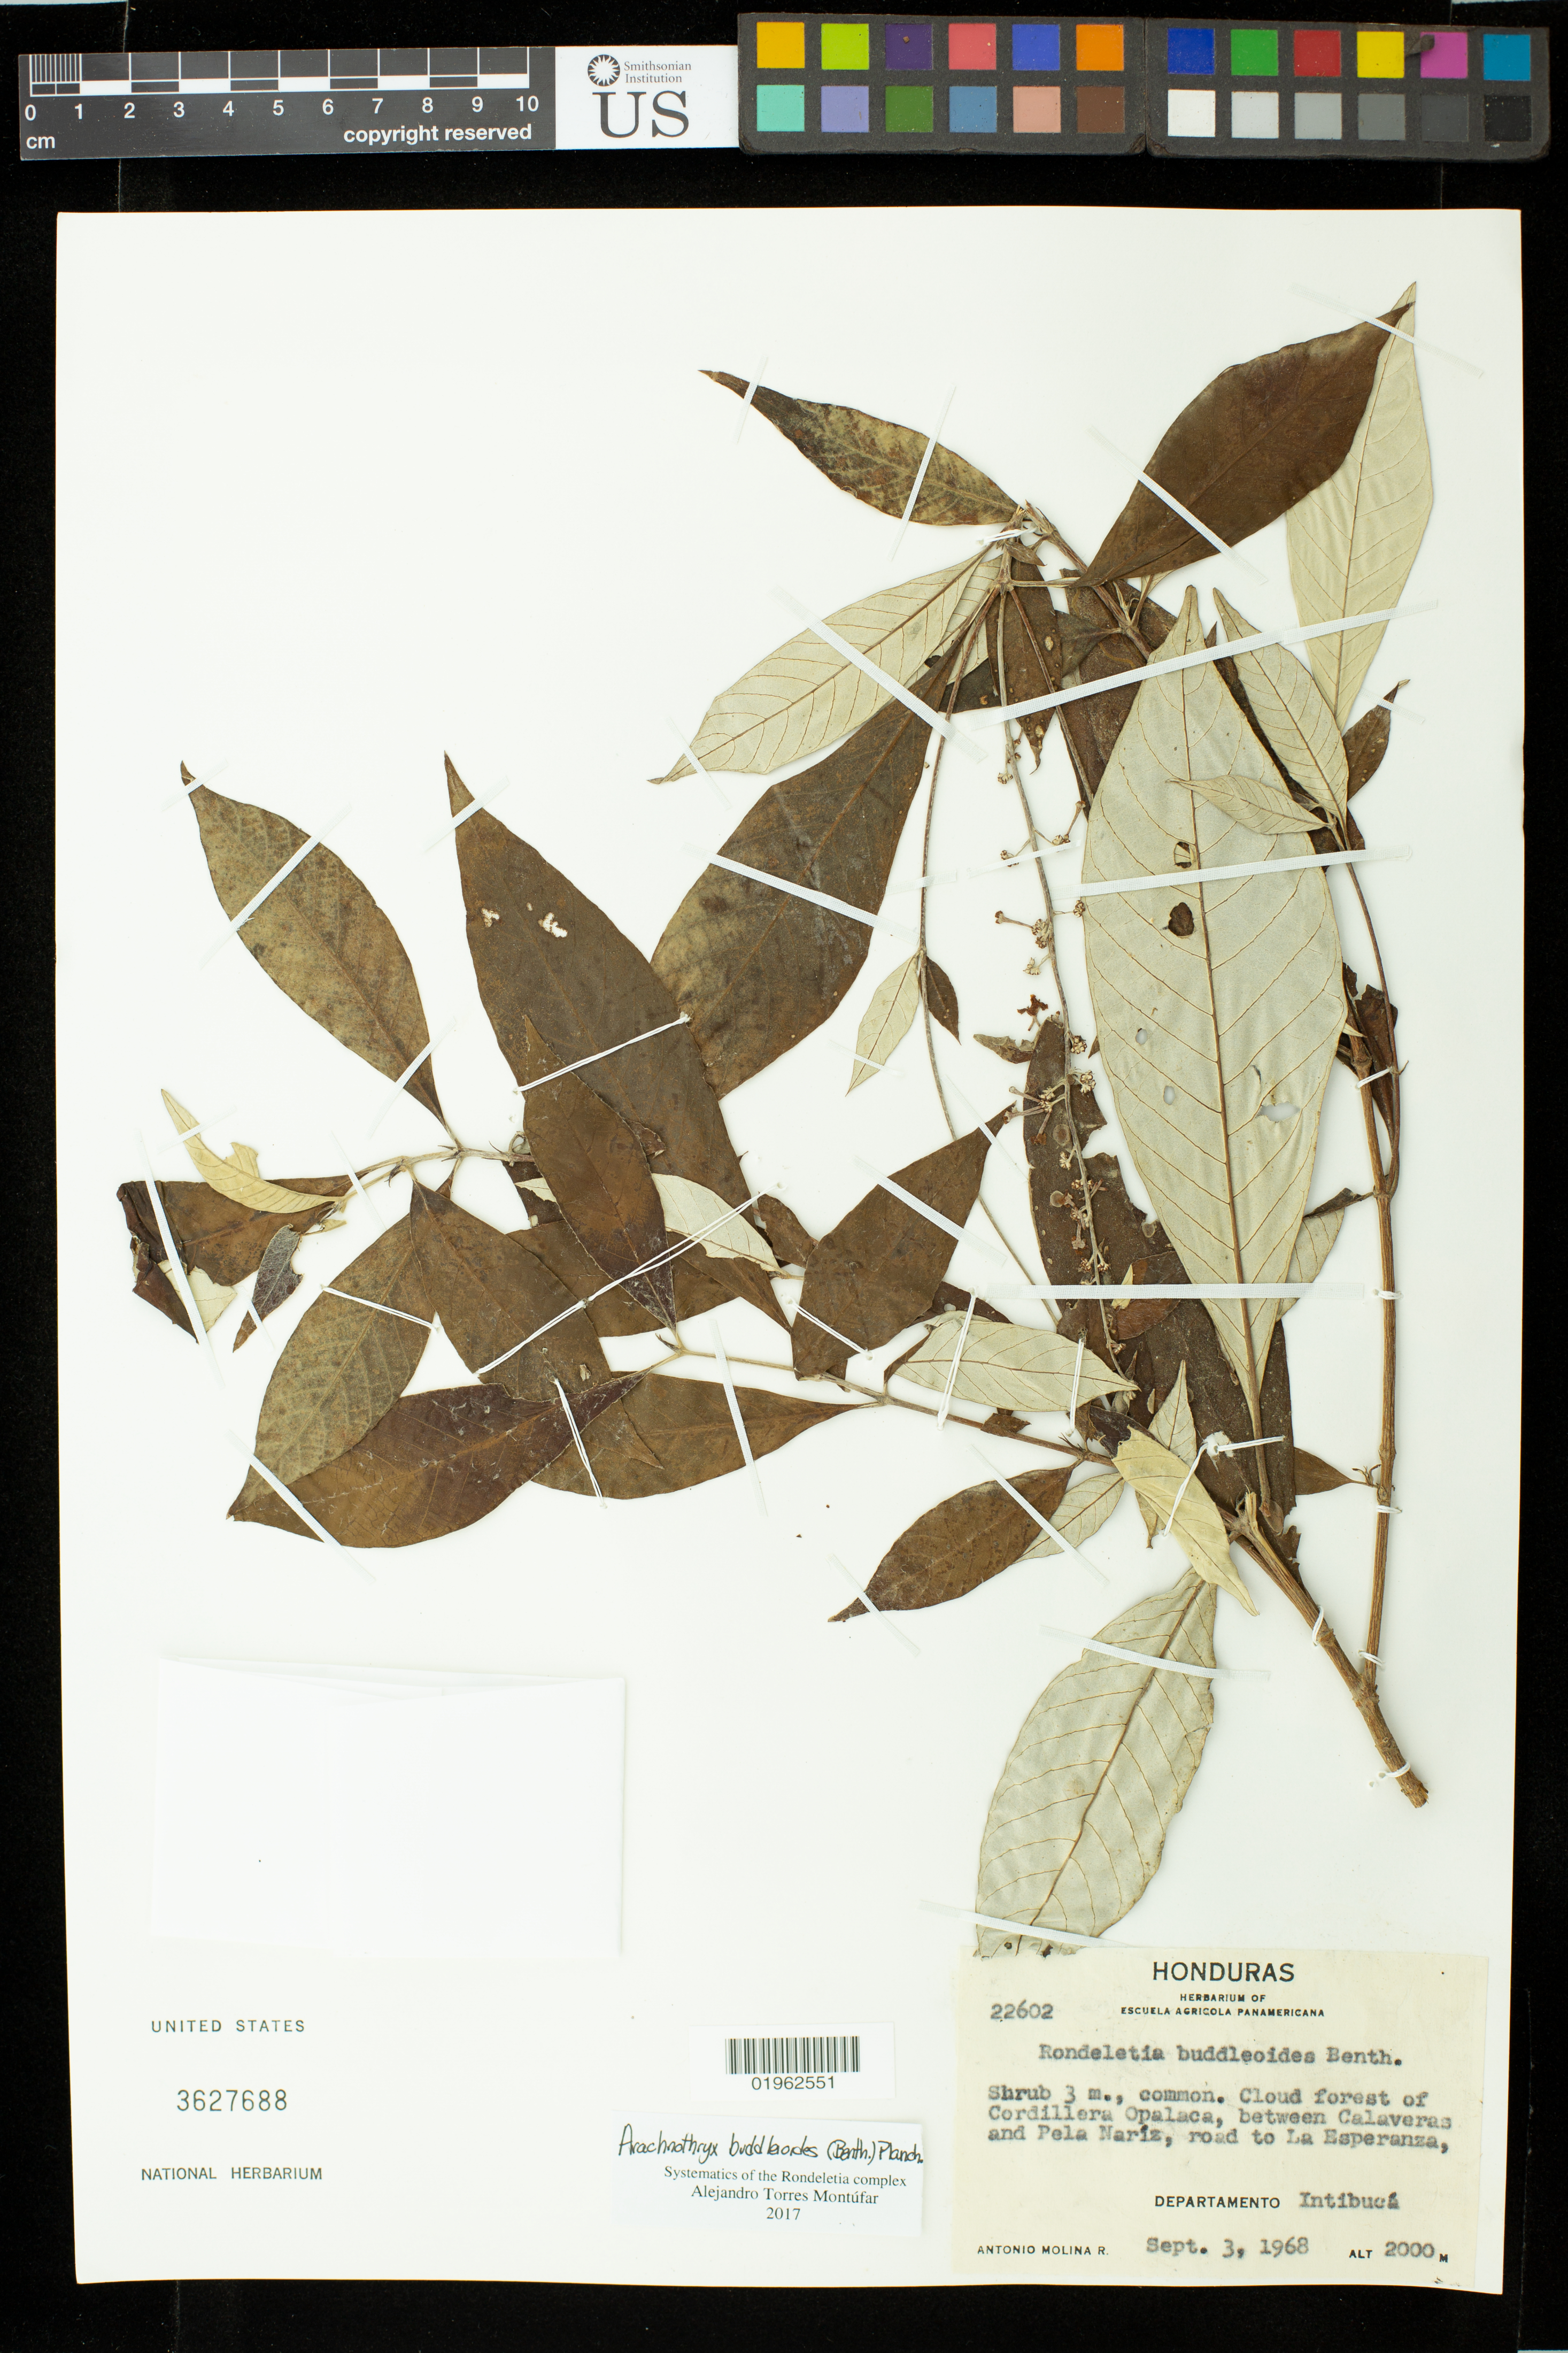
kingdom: Plantae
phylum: Tracheophyta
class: Magnoliopsida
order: Gentianales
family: Rubiaceae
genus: Arachnothryx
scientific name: Arachnothryx buddleioides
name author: (Benth.) Planch.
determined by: Torres Montufar, J. A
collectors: A. Molina R.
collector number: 22602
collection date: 1968-09-03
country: Honduras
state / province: Intibuca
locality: Cloud forest of Cordillera Opalaca, between Calaveras and Pela Nariz, road to La Esperanza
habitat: cloud forest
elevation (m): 2000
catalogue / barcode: US 3627688